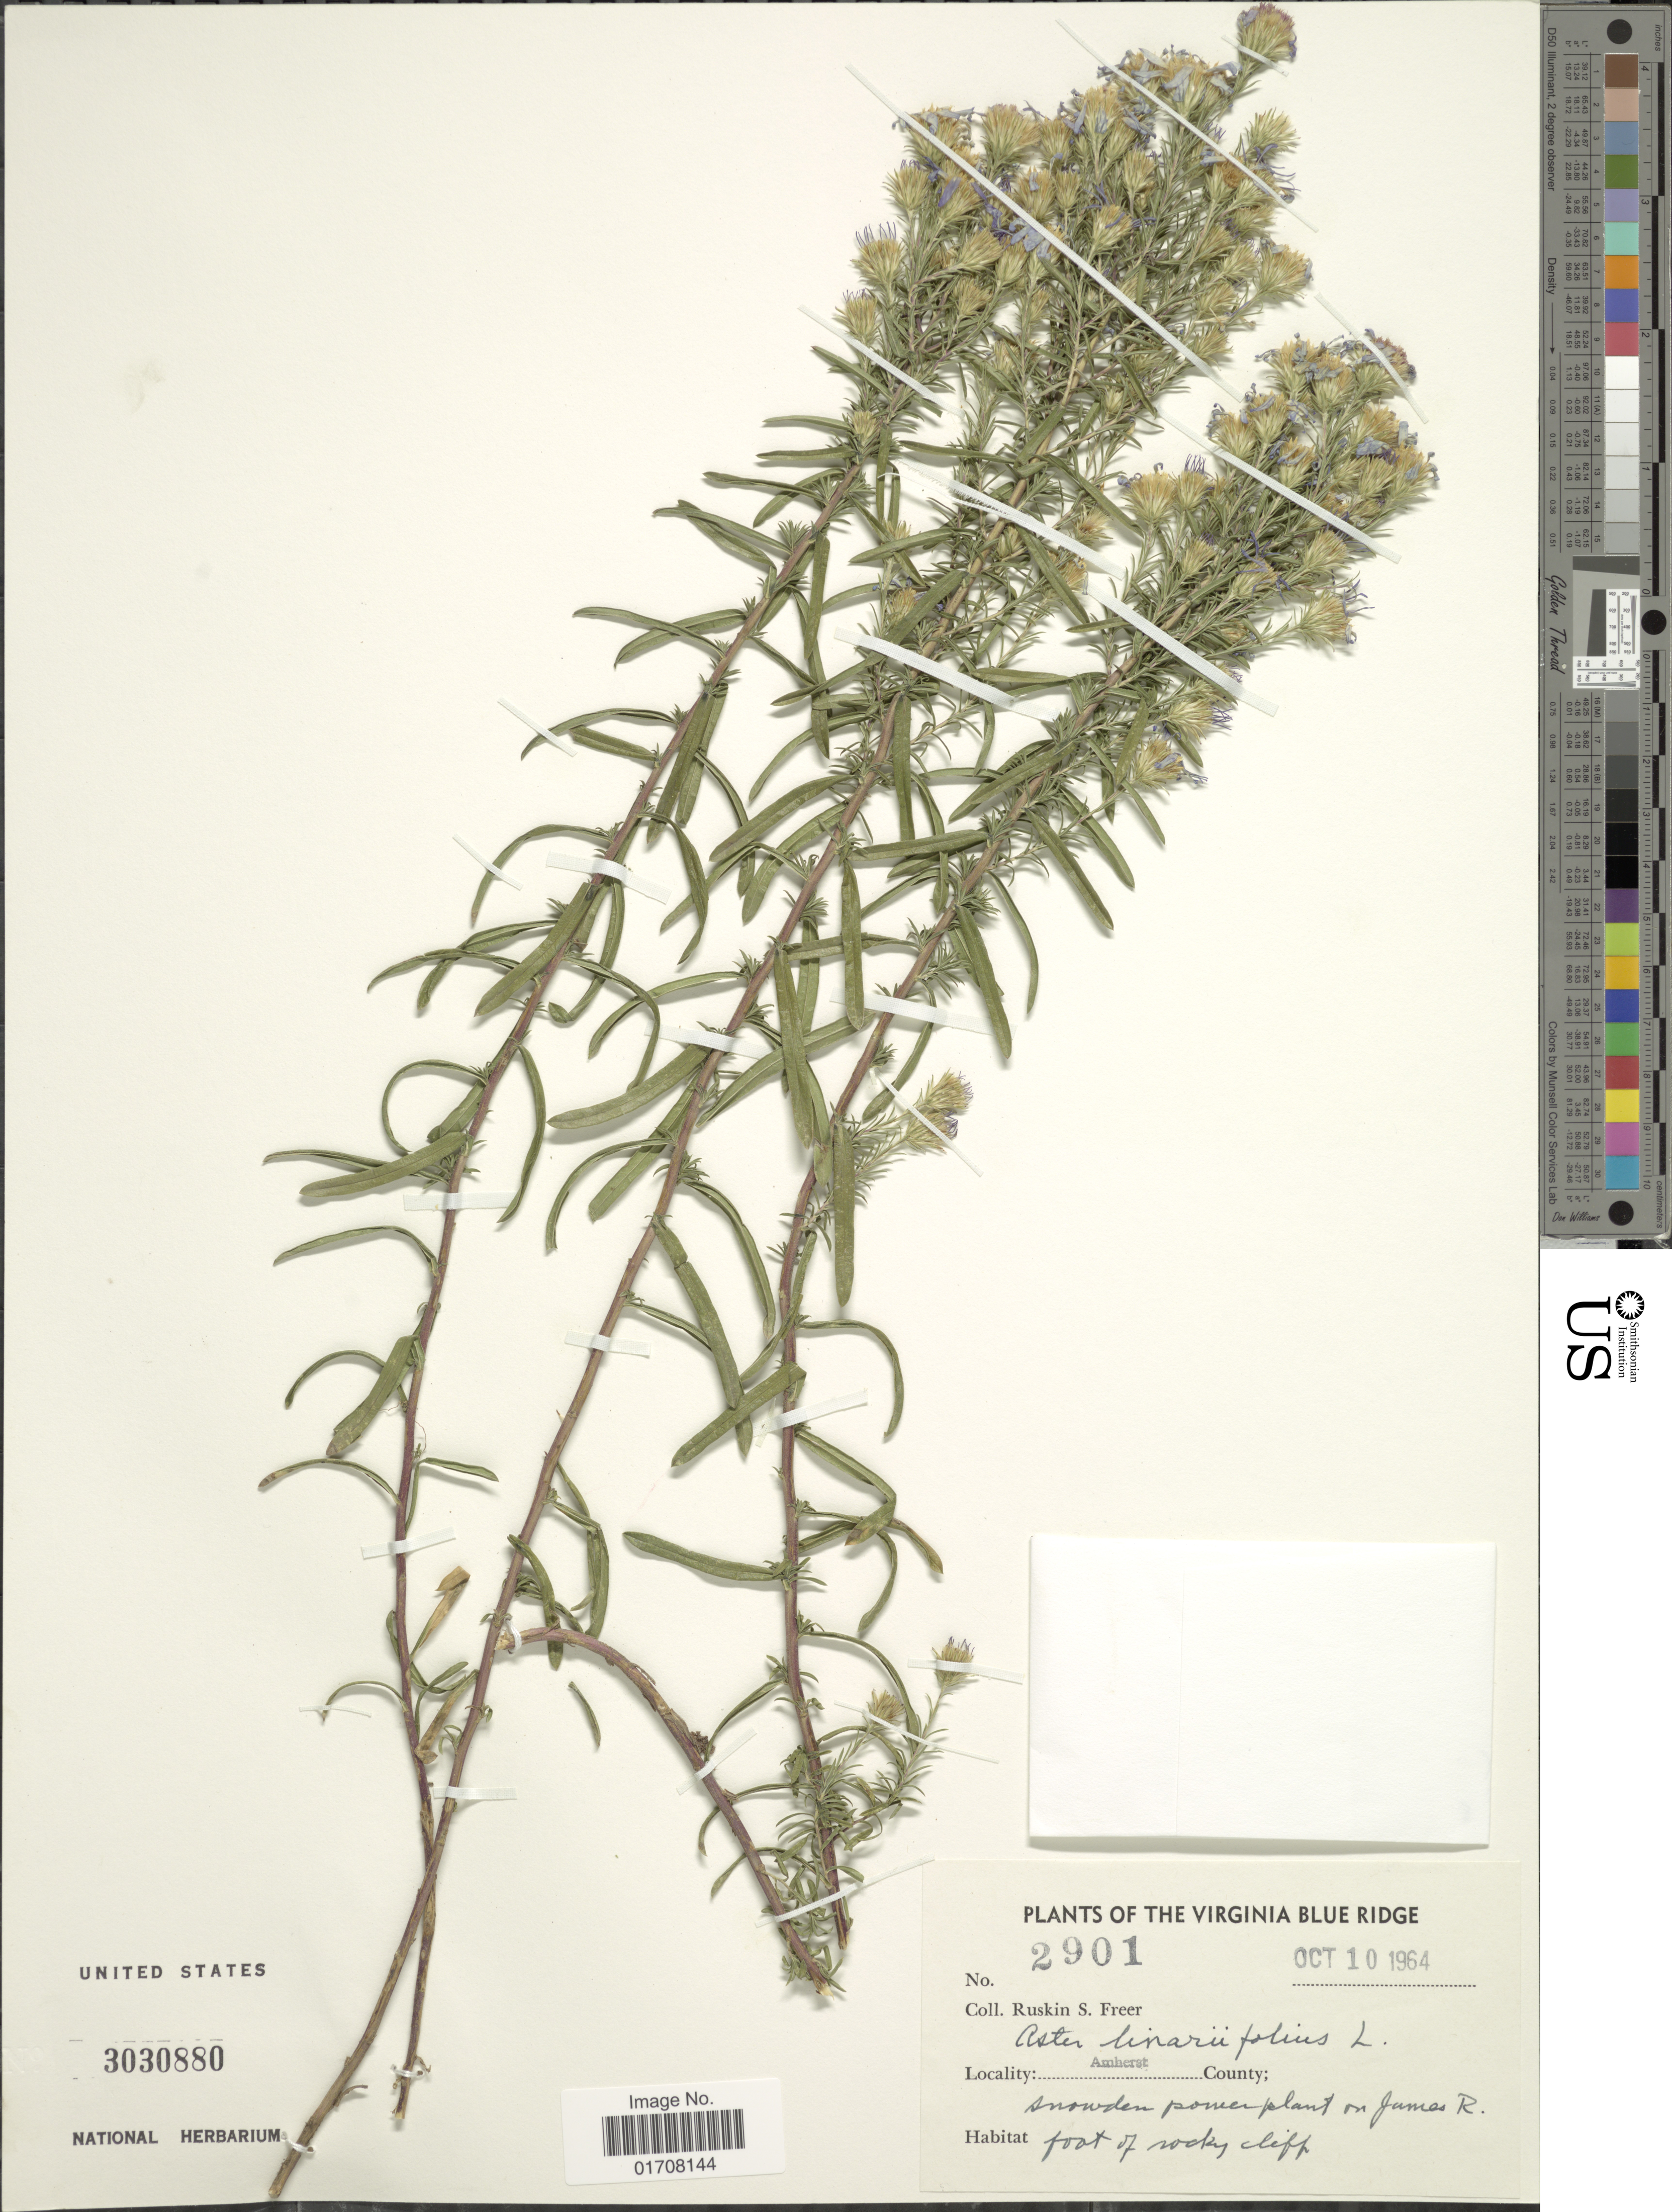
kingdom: Plantae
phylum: Tracheophyta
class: Magnoliopsida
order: Asterales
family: Asteraceae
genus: Ionactis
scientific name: Ionactis linariifolia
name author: (L.) Greene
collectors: R. Freer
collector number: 2901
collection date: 1964-10-10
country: United States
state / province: Virginia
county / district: Amherst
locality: The Virginia Blue Ridge, Amherst County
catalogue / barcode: US 3030880